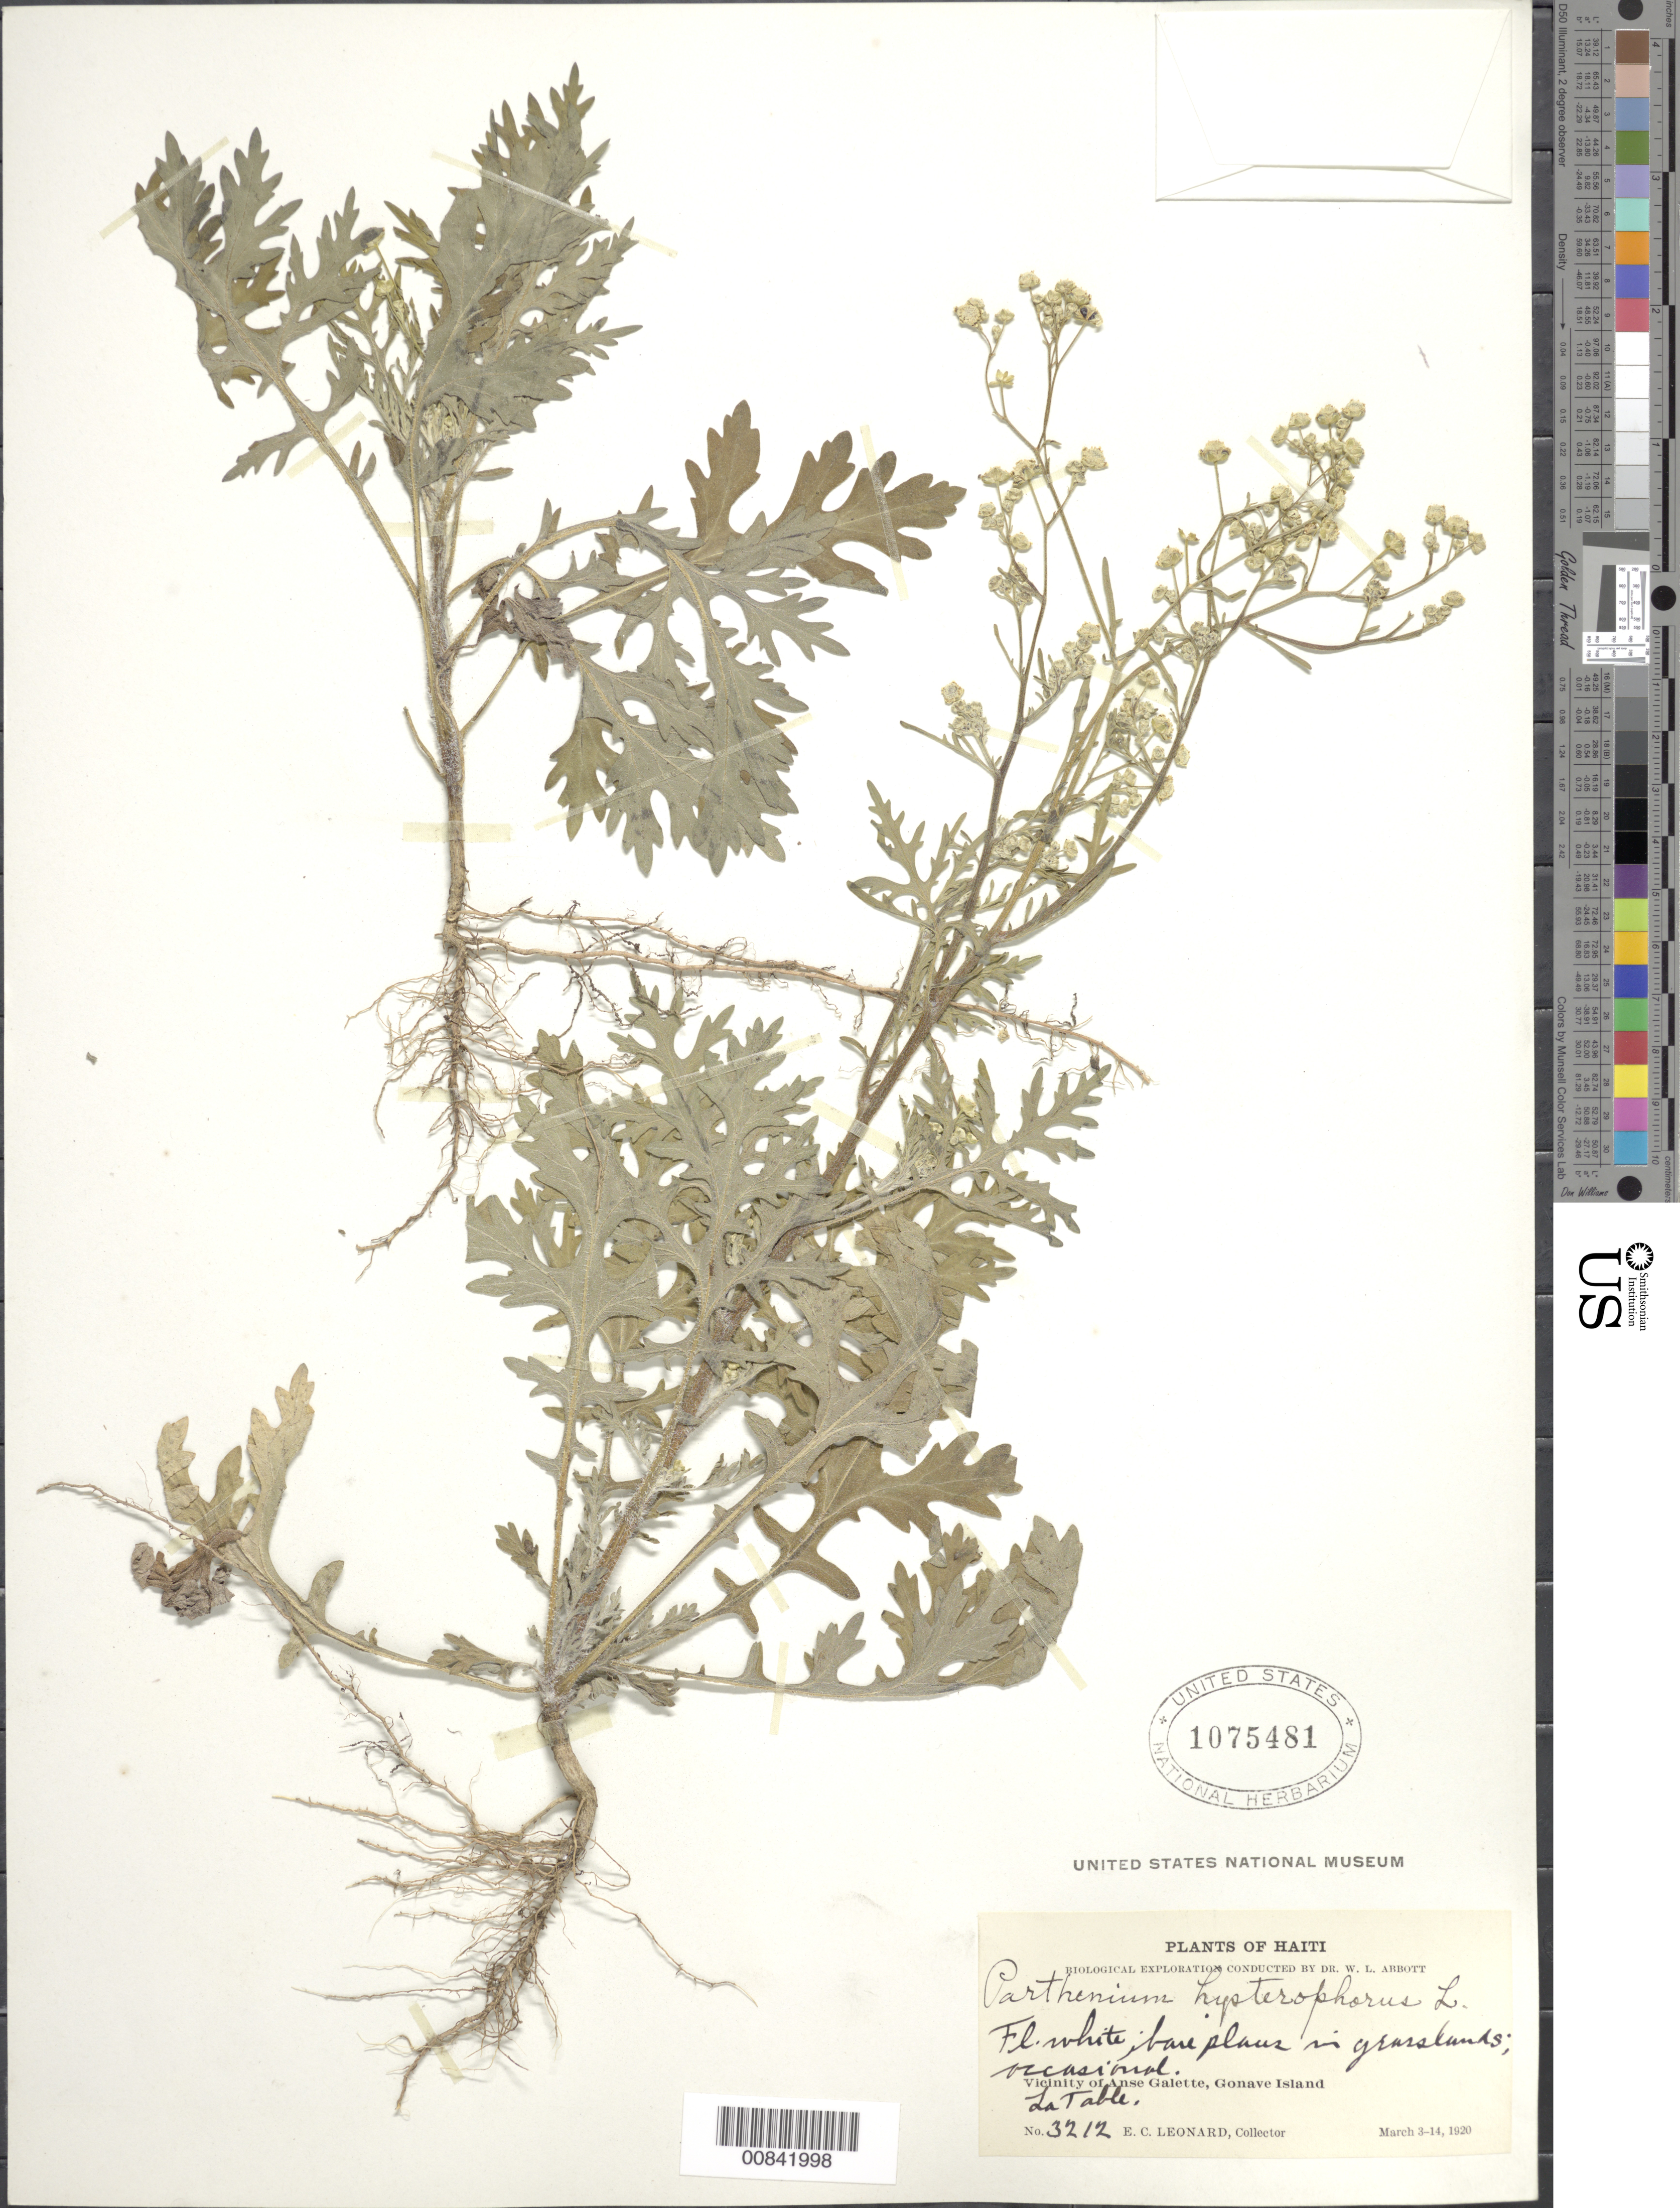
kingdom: Plantae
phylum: Tracheophyta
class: Magnoliopsida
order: Asterales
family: Asteraceae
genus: Parthenium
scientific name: Parthenium hysterophorus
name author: L.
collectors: E. C. Leonard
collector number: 3212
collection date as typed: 03 Mar 1920 to 14 Mar 1920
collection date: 1920-03-03/1920-03-14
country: Haiti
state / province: Ouest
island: Île de la Gonâve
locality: Vicinity of Anse Galette, La Table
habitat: Bare places in grasslands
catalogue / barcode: US 1075481